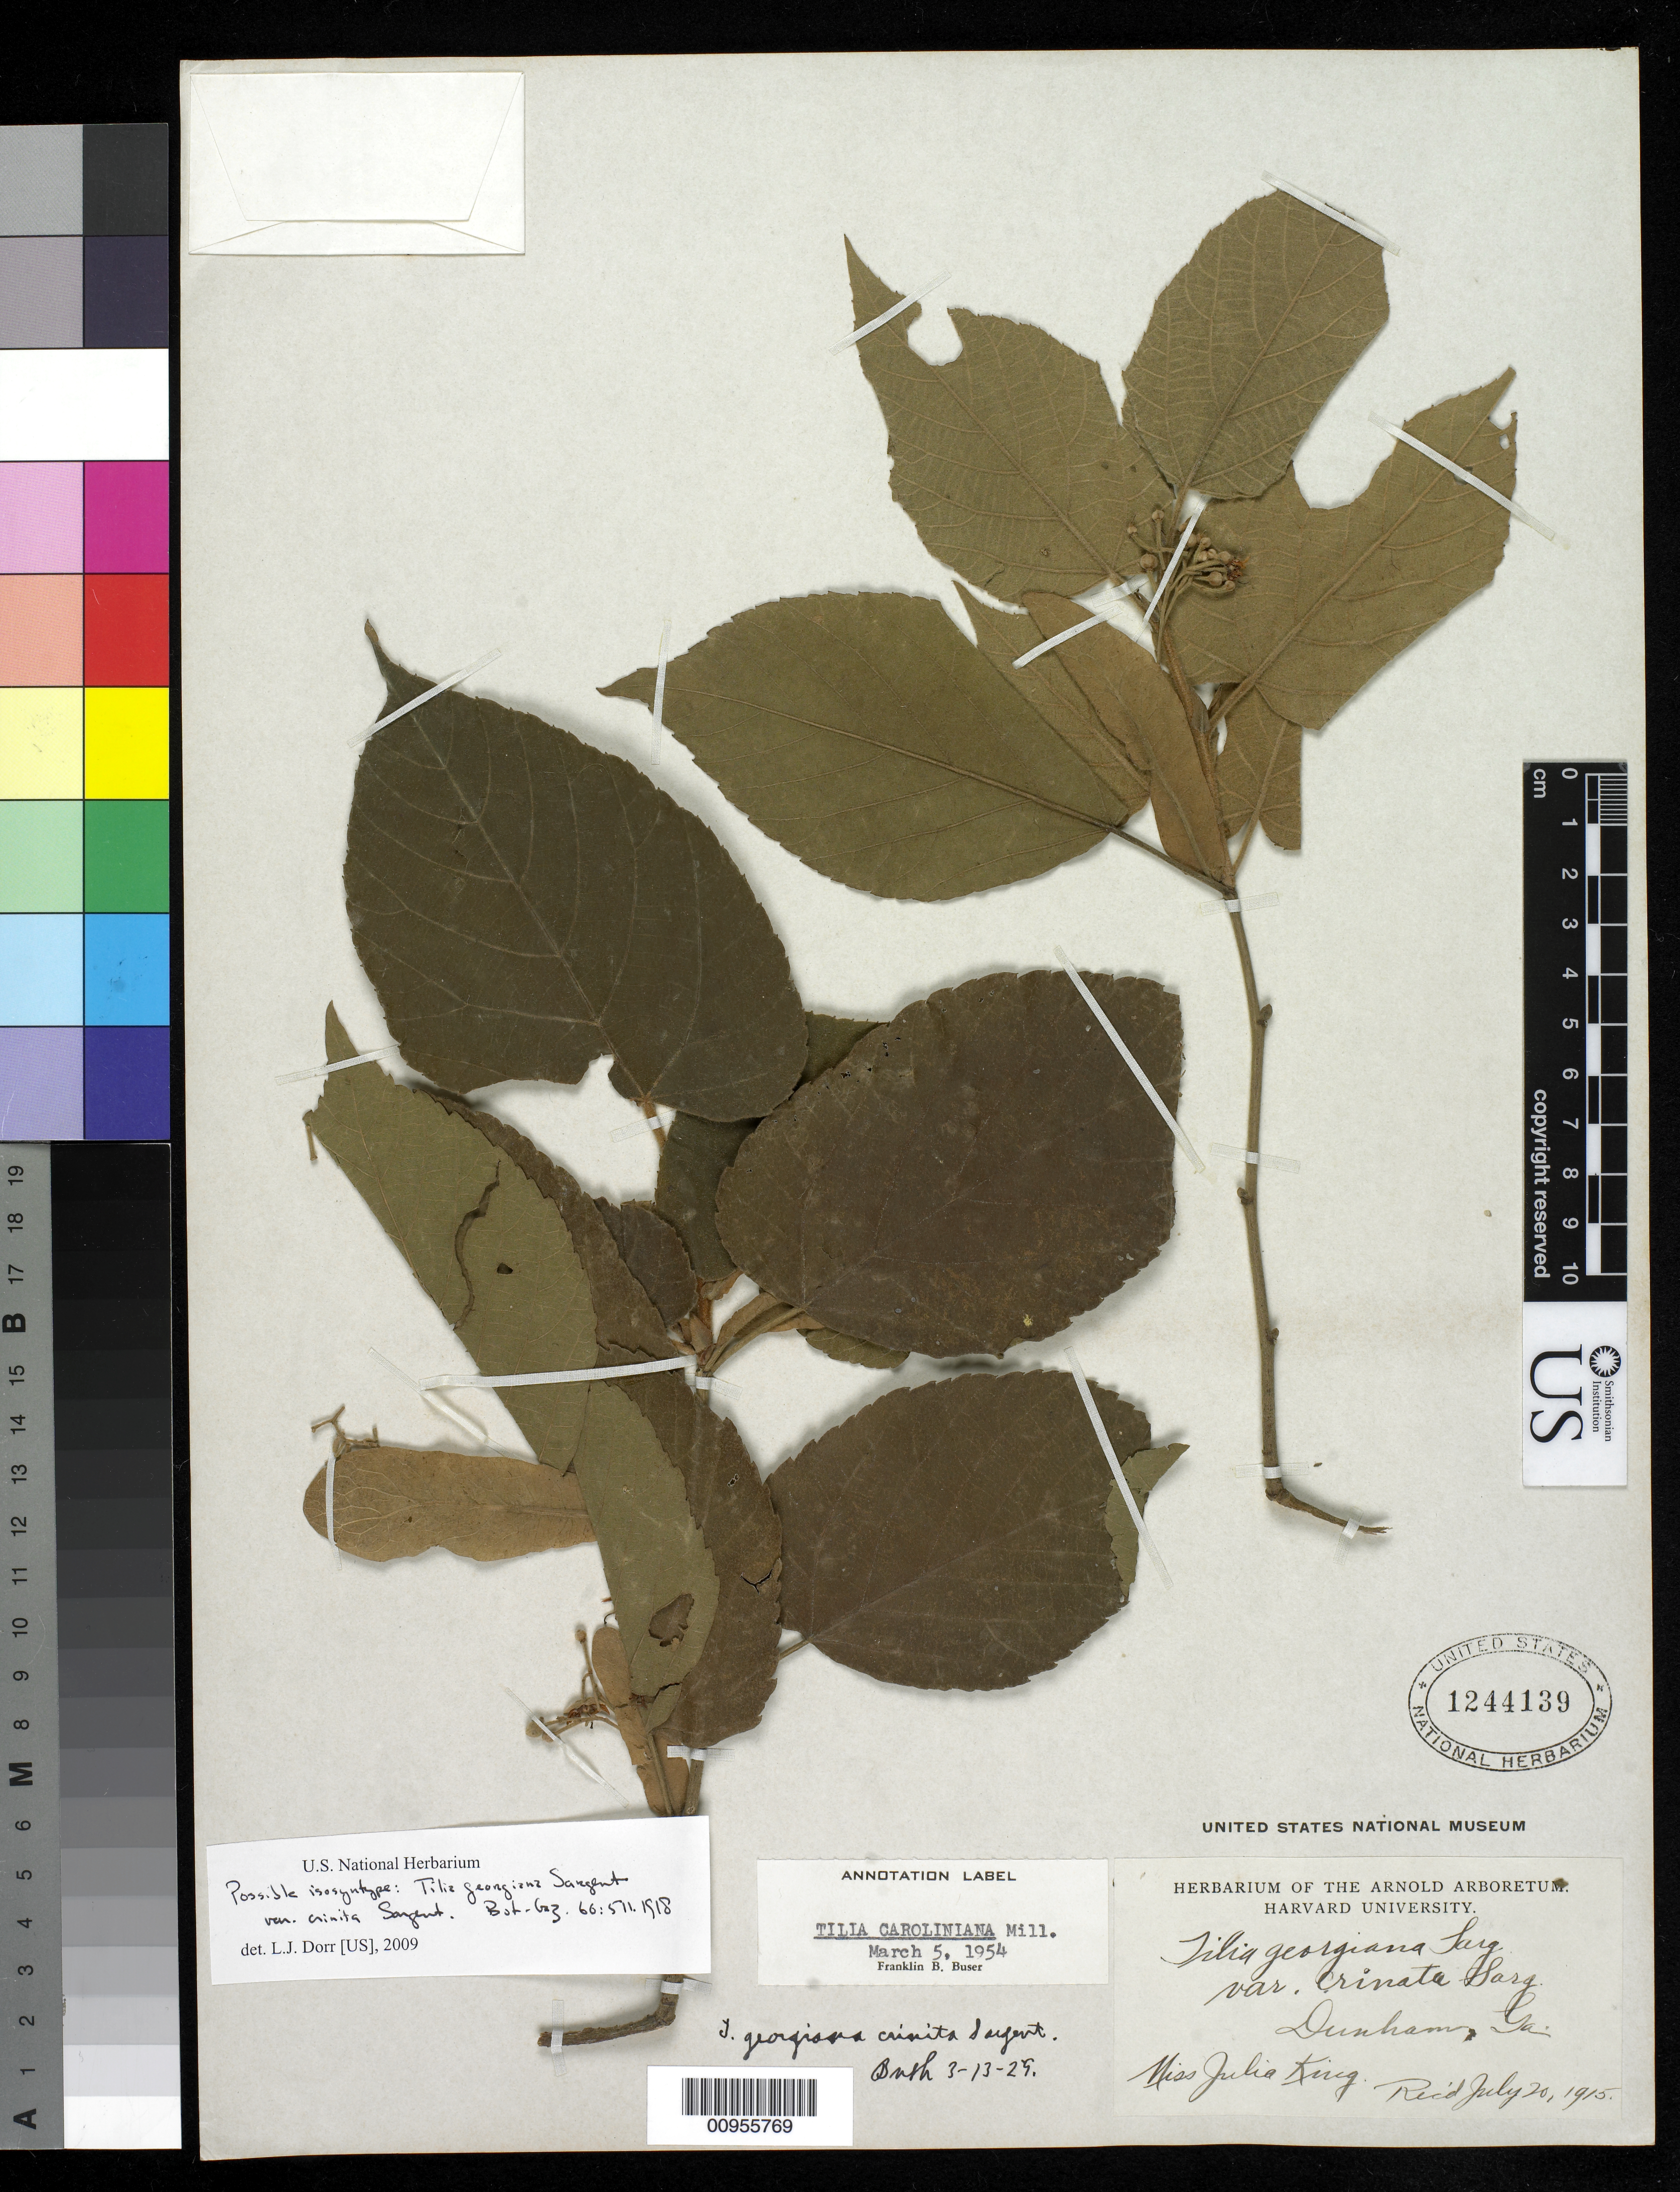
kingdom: Plantae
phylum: Tracheophyta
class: Magnoliopsida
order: Malvales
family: Malvaceae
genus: Tilia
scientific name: Tilia georgiana var. crinita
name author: Sarg.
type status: Possible Syntype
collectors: J. King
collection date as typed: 20 Jul 1915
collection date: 1915-07-20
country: United States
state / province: Georgia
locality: Dunham, Ga. [Protologue, "Colonel's Island, near Dunham, Liberty County, Miss Julia King, July 1915"]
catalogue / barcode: US 1244139